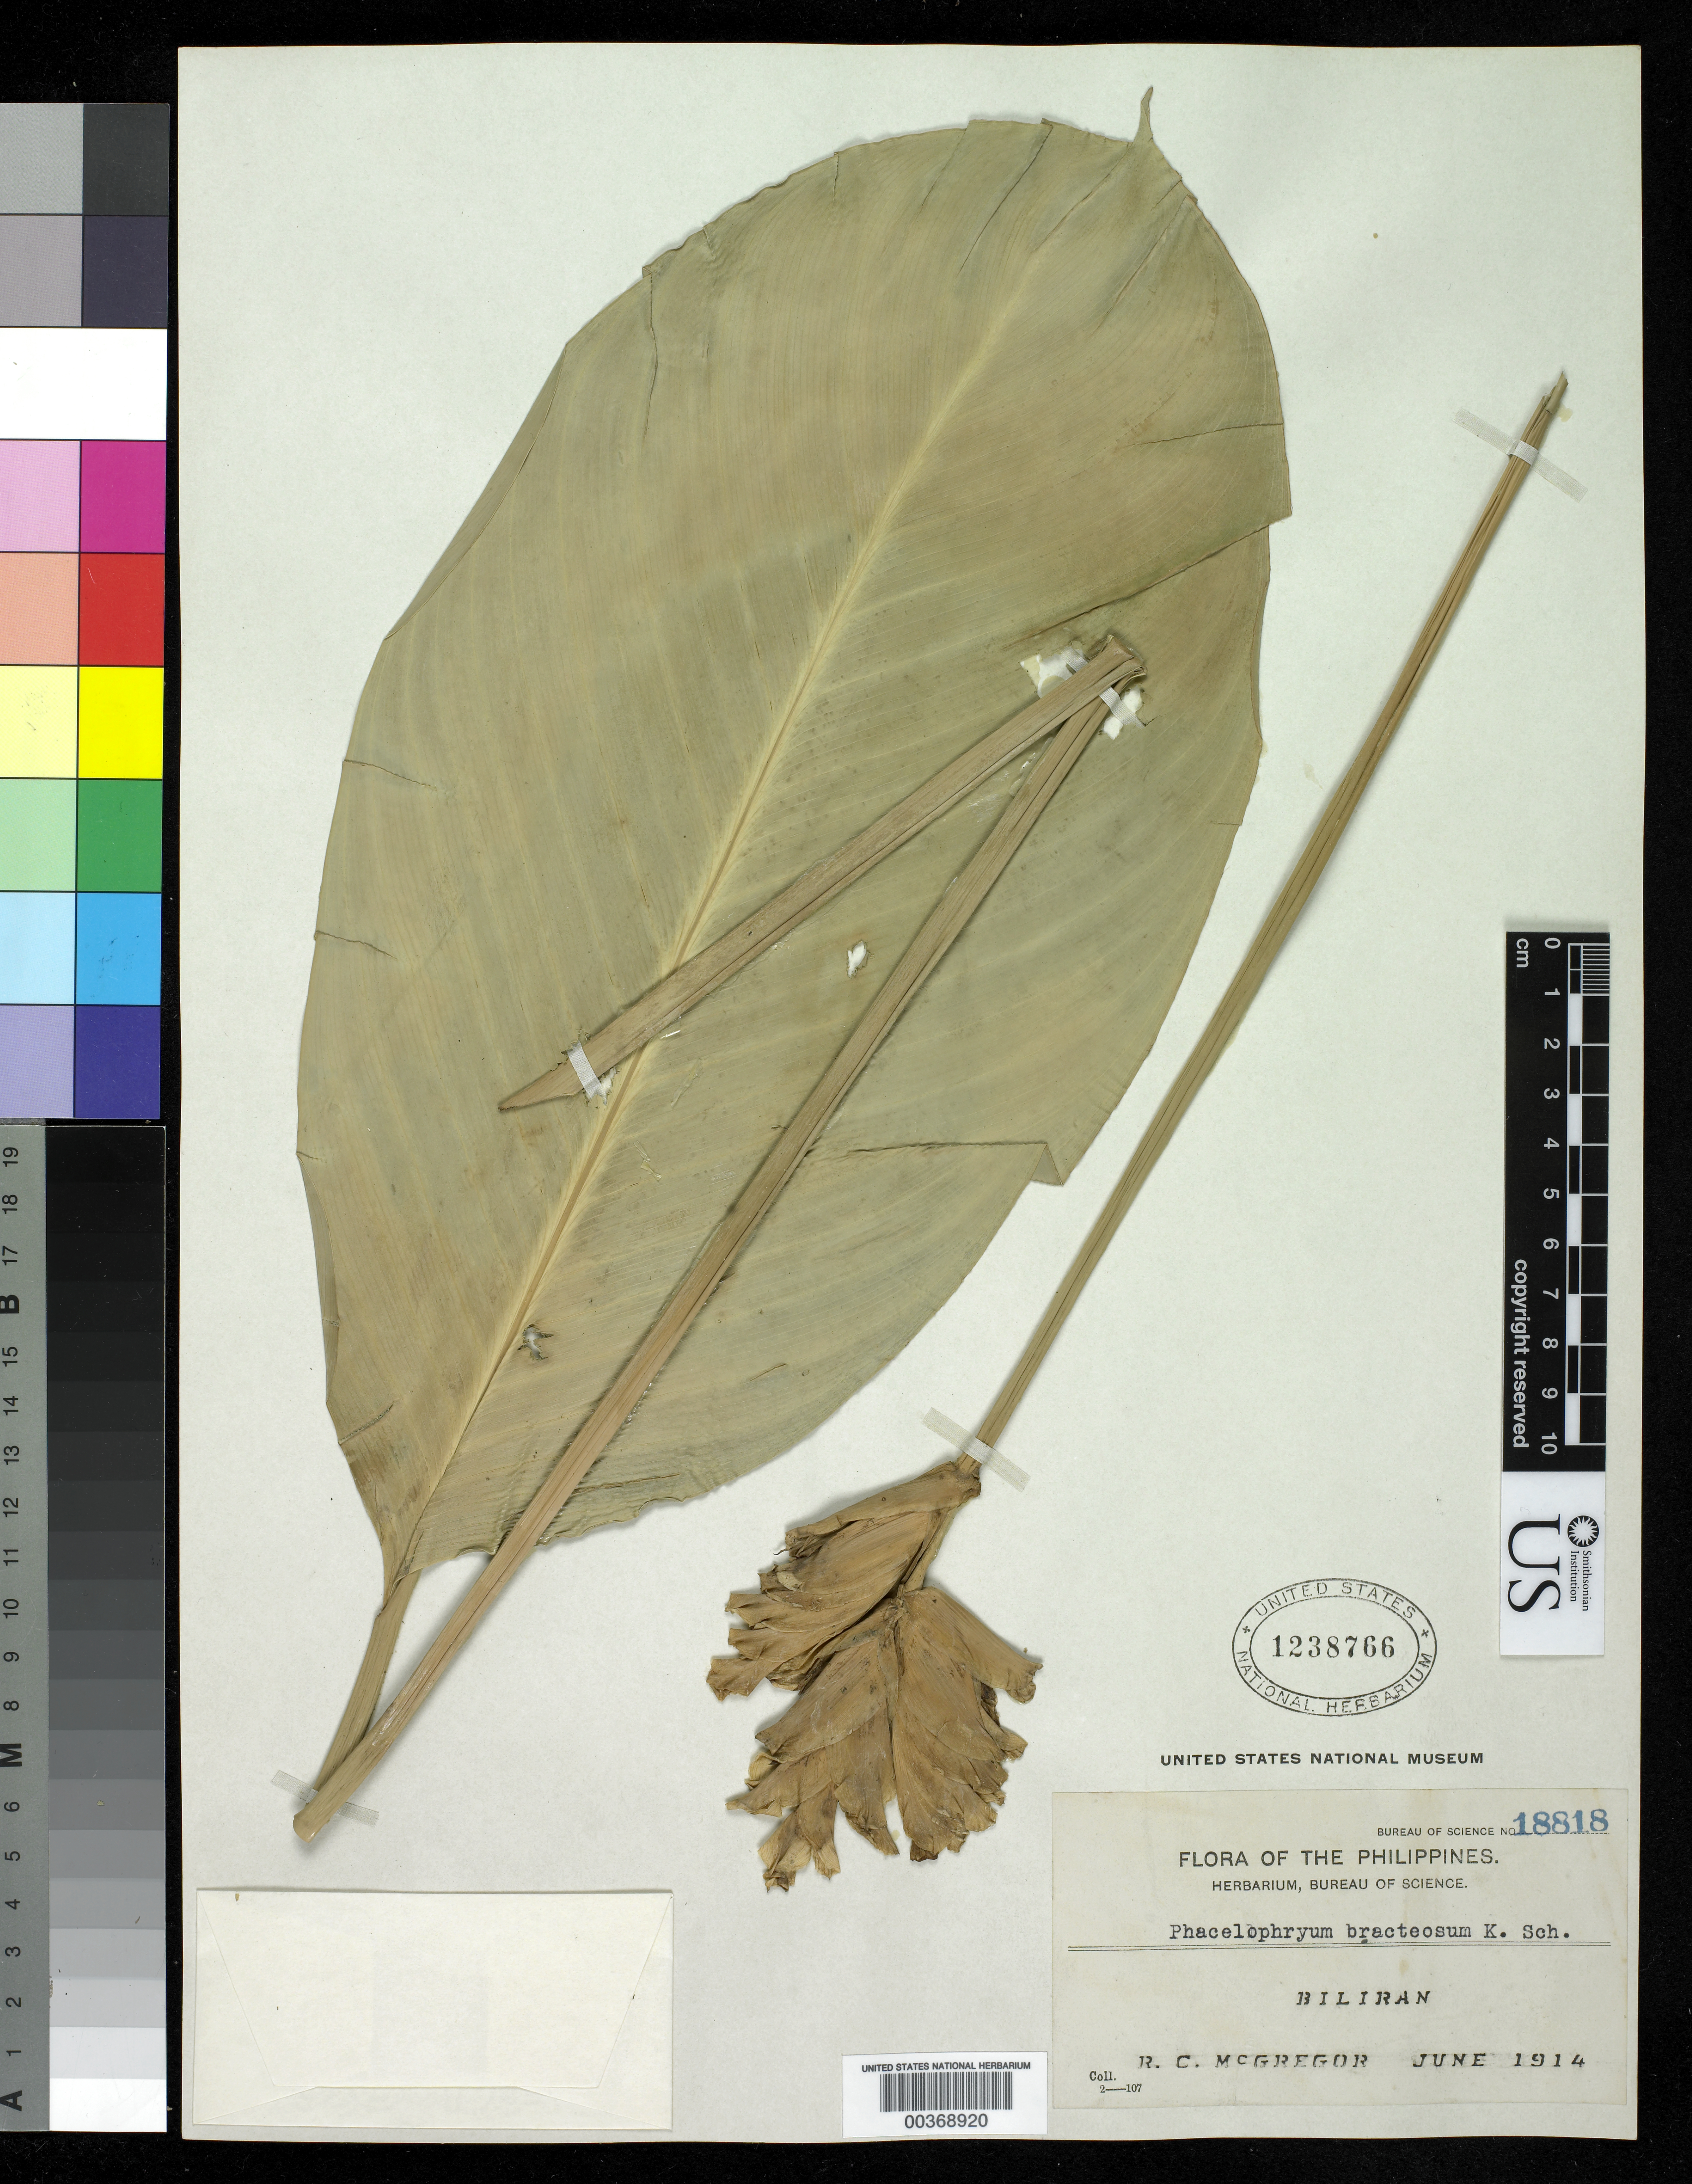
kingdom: Plantae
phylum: Tracheophyta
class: Liliopsida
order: Zingiberales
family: Marantaceae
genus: Phrynium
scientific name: Phrynium bracteosum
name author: (Warb. ex K. Schum.) Suksathan & Borchs.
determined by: Strong, M. T., (US), Smithsonian Institution - National Museum of Natural History (UNITED STATES)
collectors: R. C. McGregor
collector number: Bur. Sci. 18818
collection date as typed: Jun 1914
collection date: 1914-06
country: Philippines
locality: Biliran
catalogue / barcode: US 1238766